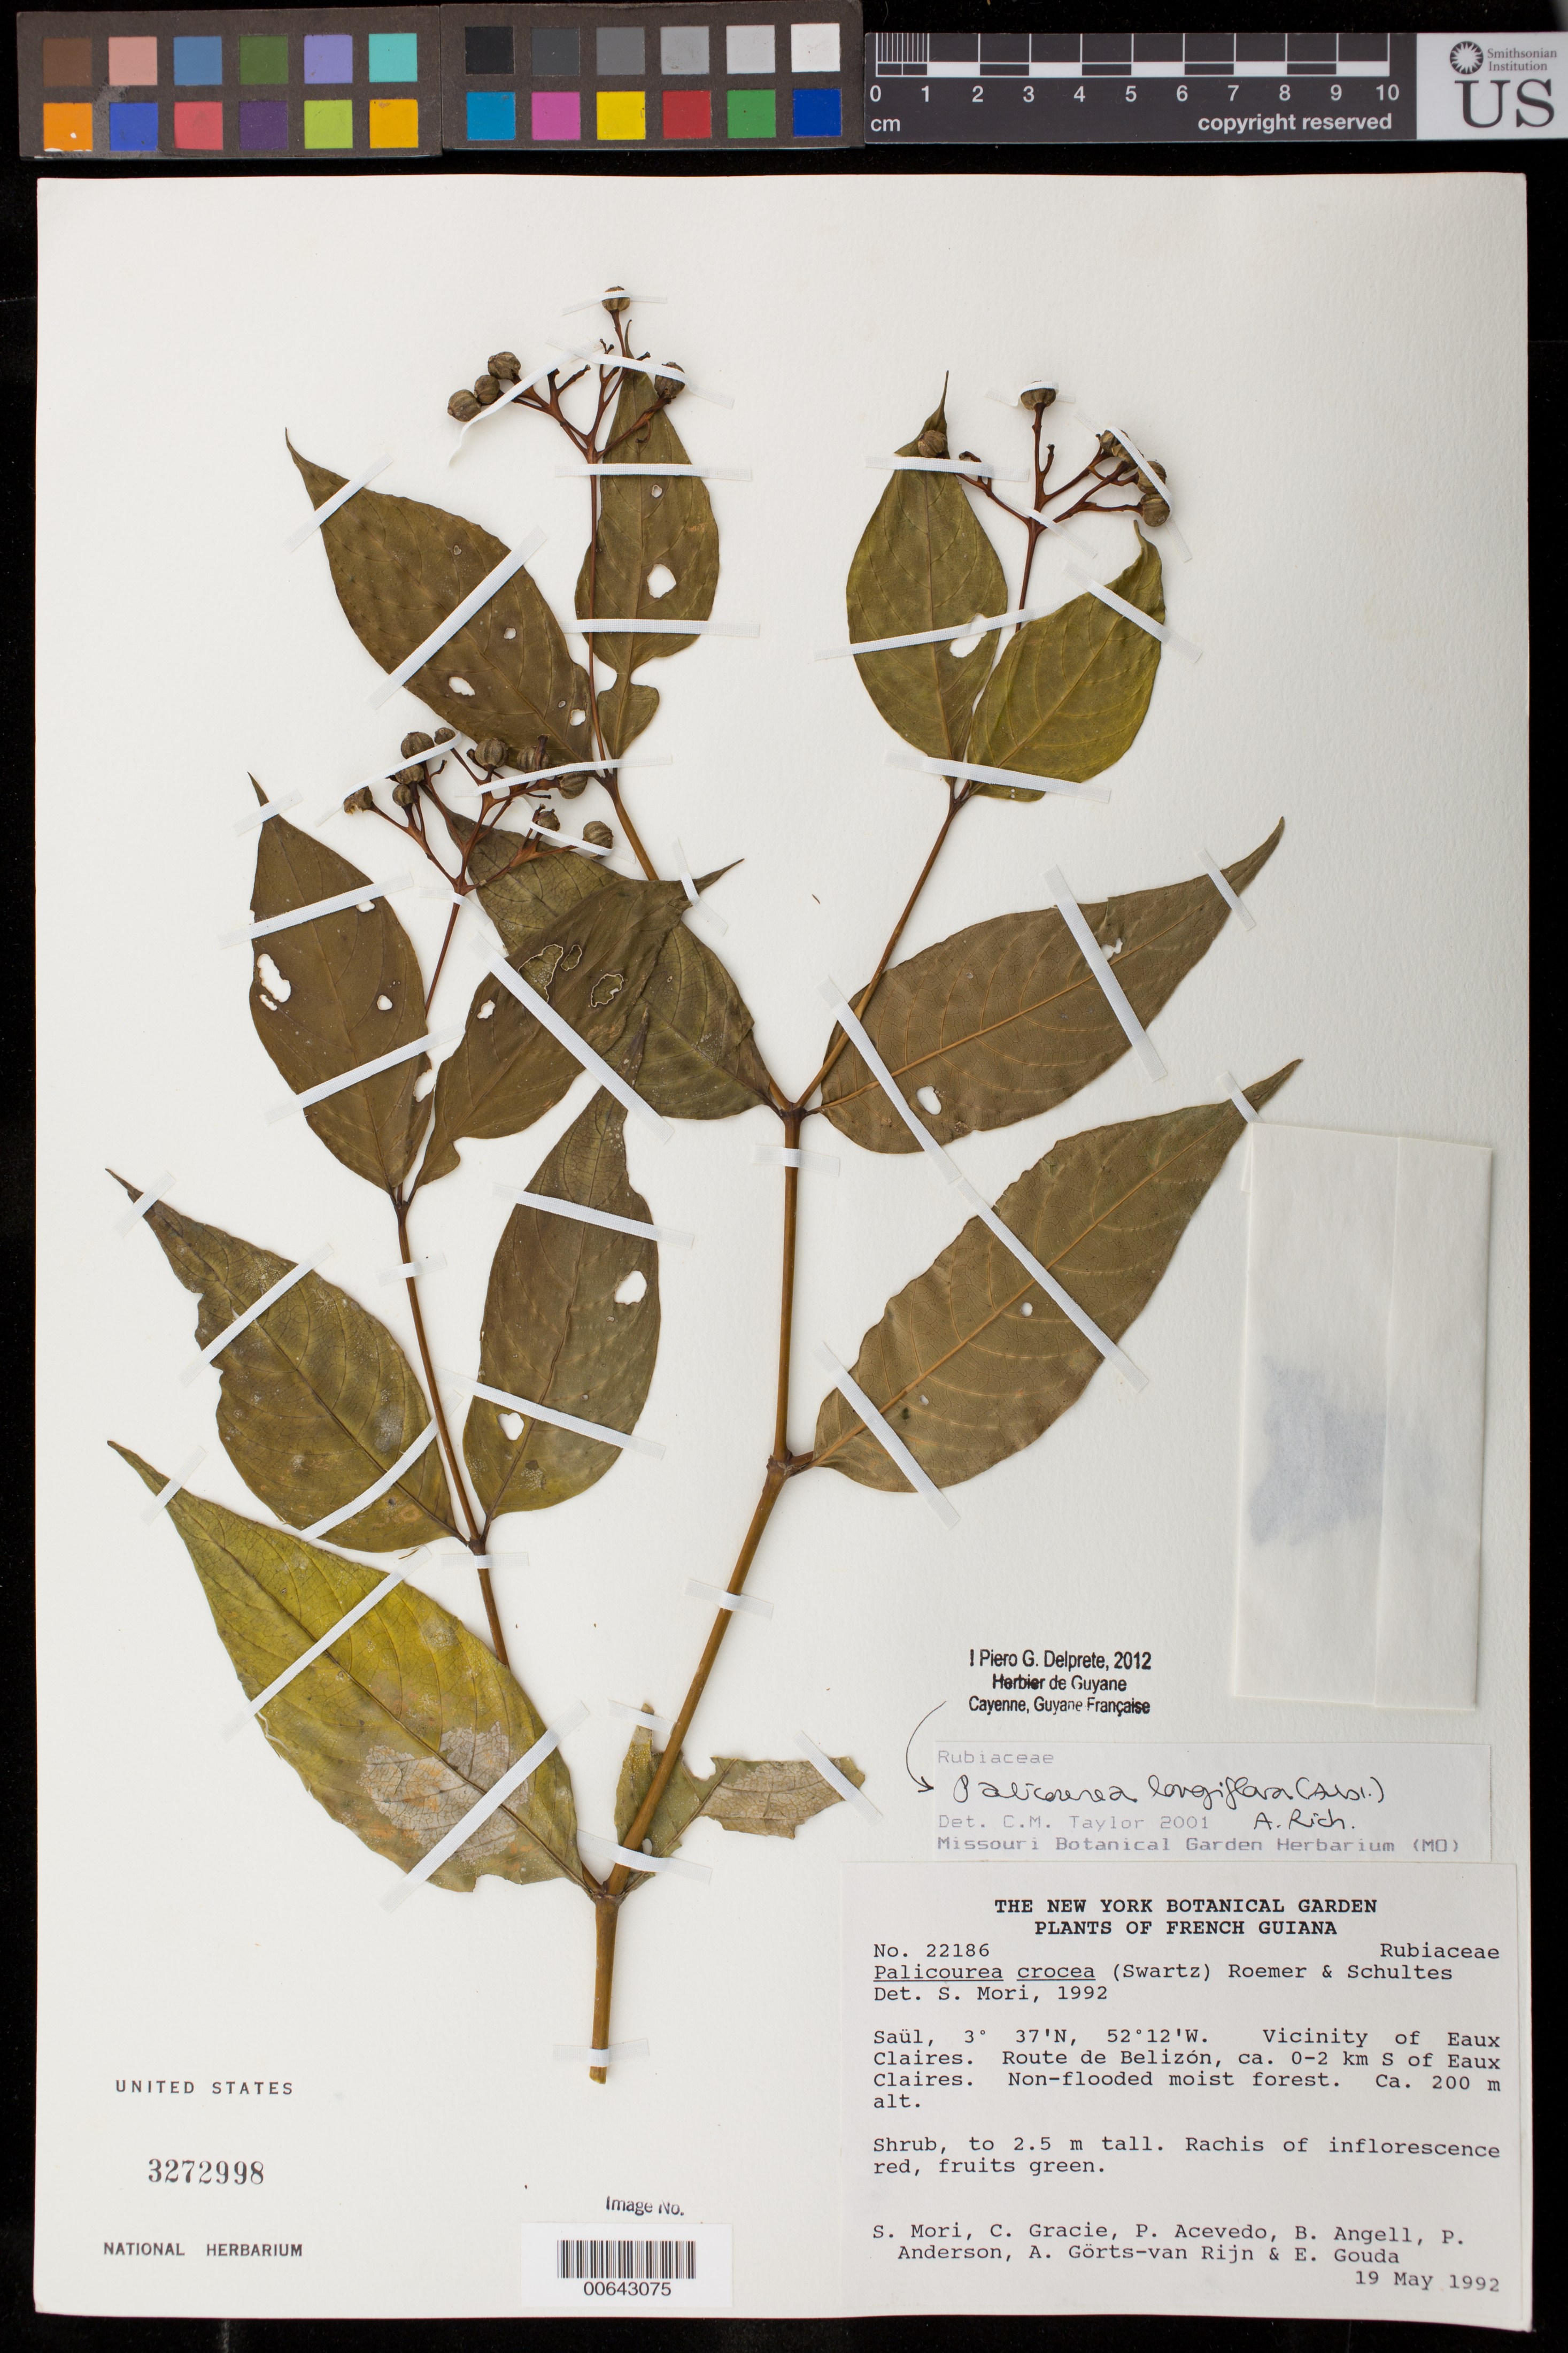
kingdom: Plantae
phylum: Tracheophyta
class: Magnoliopsida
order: Gentianales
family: Rubiaceae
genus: Palicourea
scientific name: Palicourea longiflora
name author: (Aubl.) A. Rich.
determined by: Taylor, Charlotte M.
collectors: S. Mori, C. A. Gracie, P. Acevedo-Rodr., Bobbi Angell, P. Anderson, A. .R. A. Görts-van Rijn & E. J. Gouda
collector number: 22186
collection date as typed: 19-May-92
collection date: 1992-05-19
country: French Guiana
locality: Saül, near Eaux Claires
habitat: Non-flooded moist forest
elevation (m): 200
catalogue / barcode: US 3272998